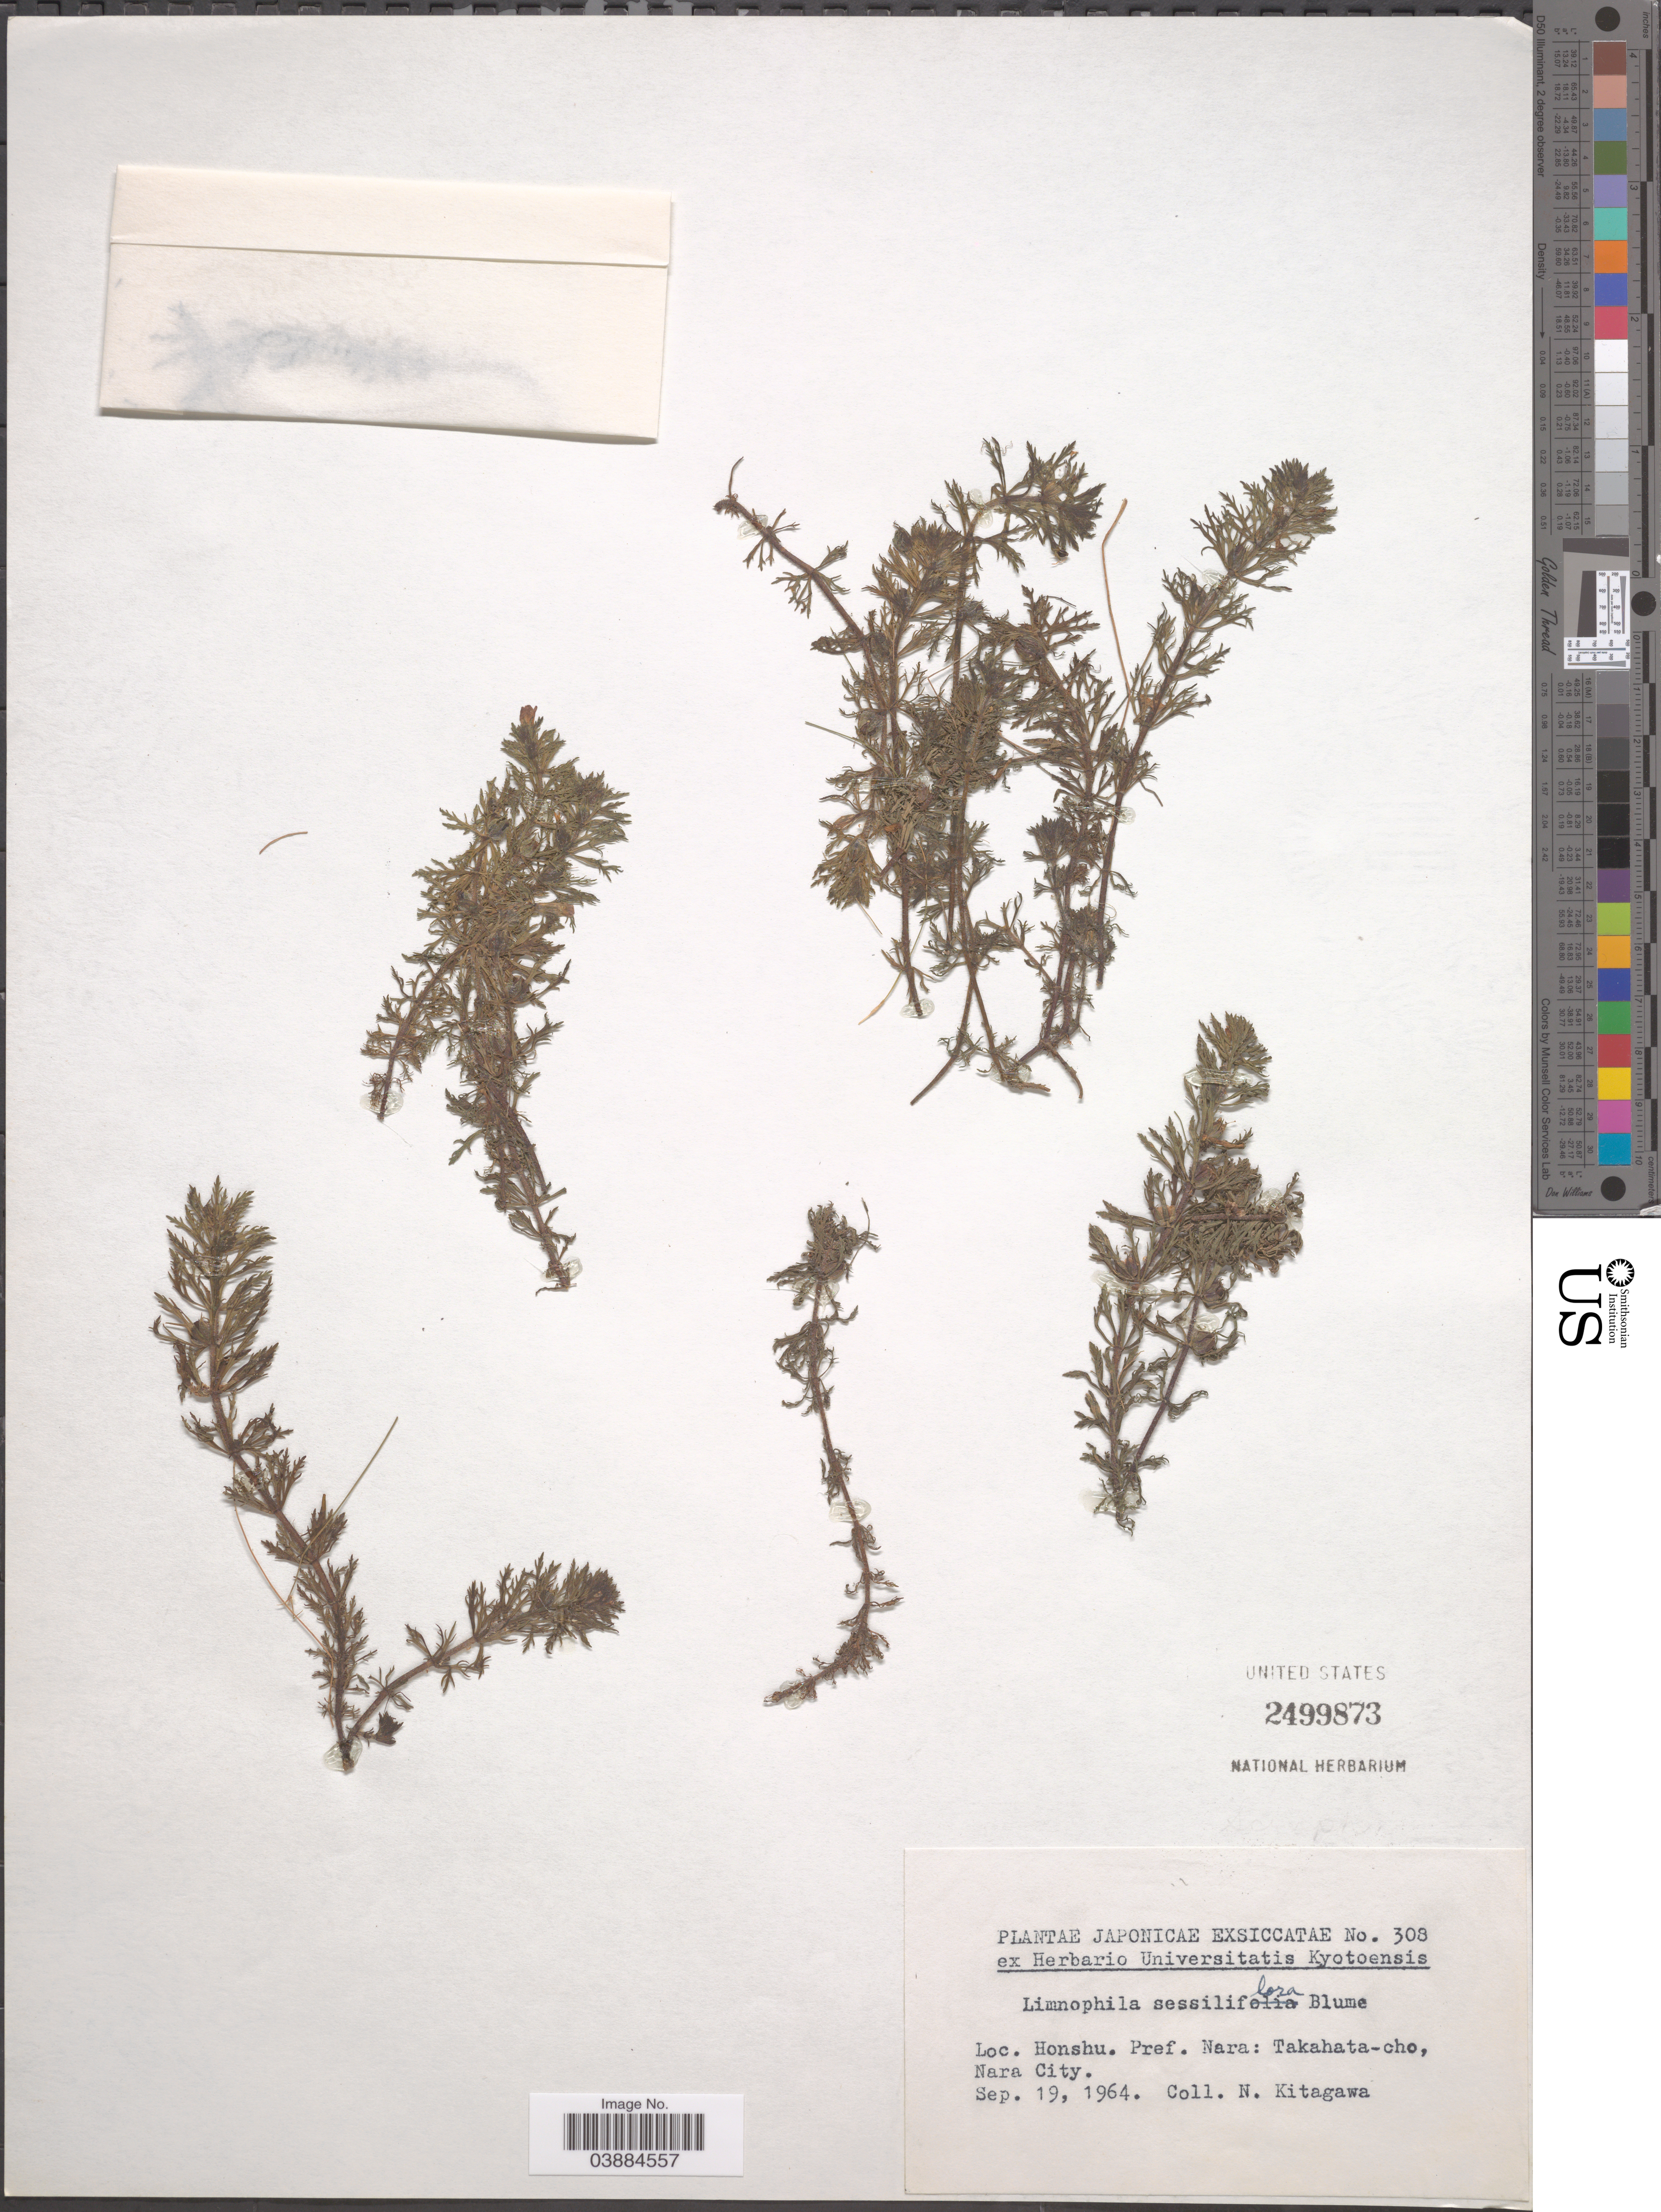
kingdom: Plantae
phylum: Tracheophyta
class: Magnoliopsida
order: Lamiales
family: Plantaginaceae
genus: Limnophila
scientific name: Limnophila sessiliflora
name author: (Vahl) Blume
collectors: N. Kitagawa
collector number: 308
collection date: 1964-09-19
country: Japan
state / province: Nara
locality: Honshu. Pref. Nara: Takahata-cho, Nara City.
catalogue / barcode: US 2499873